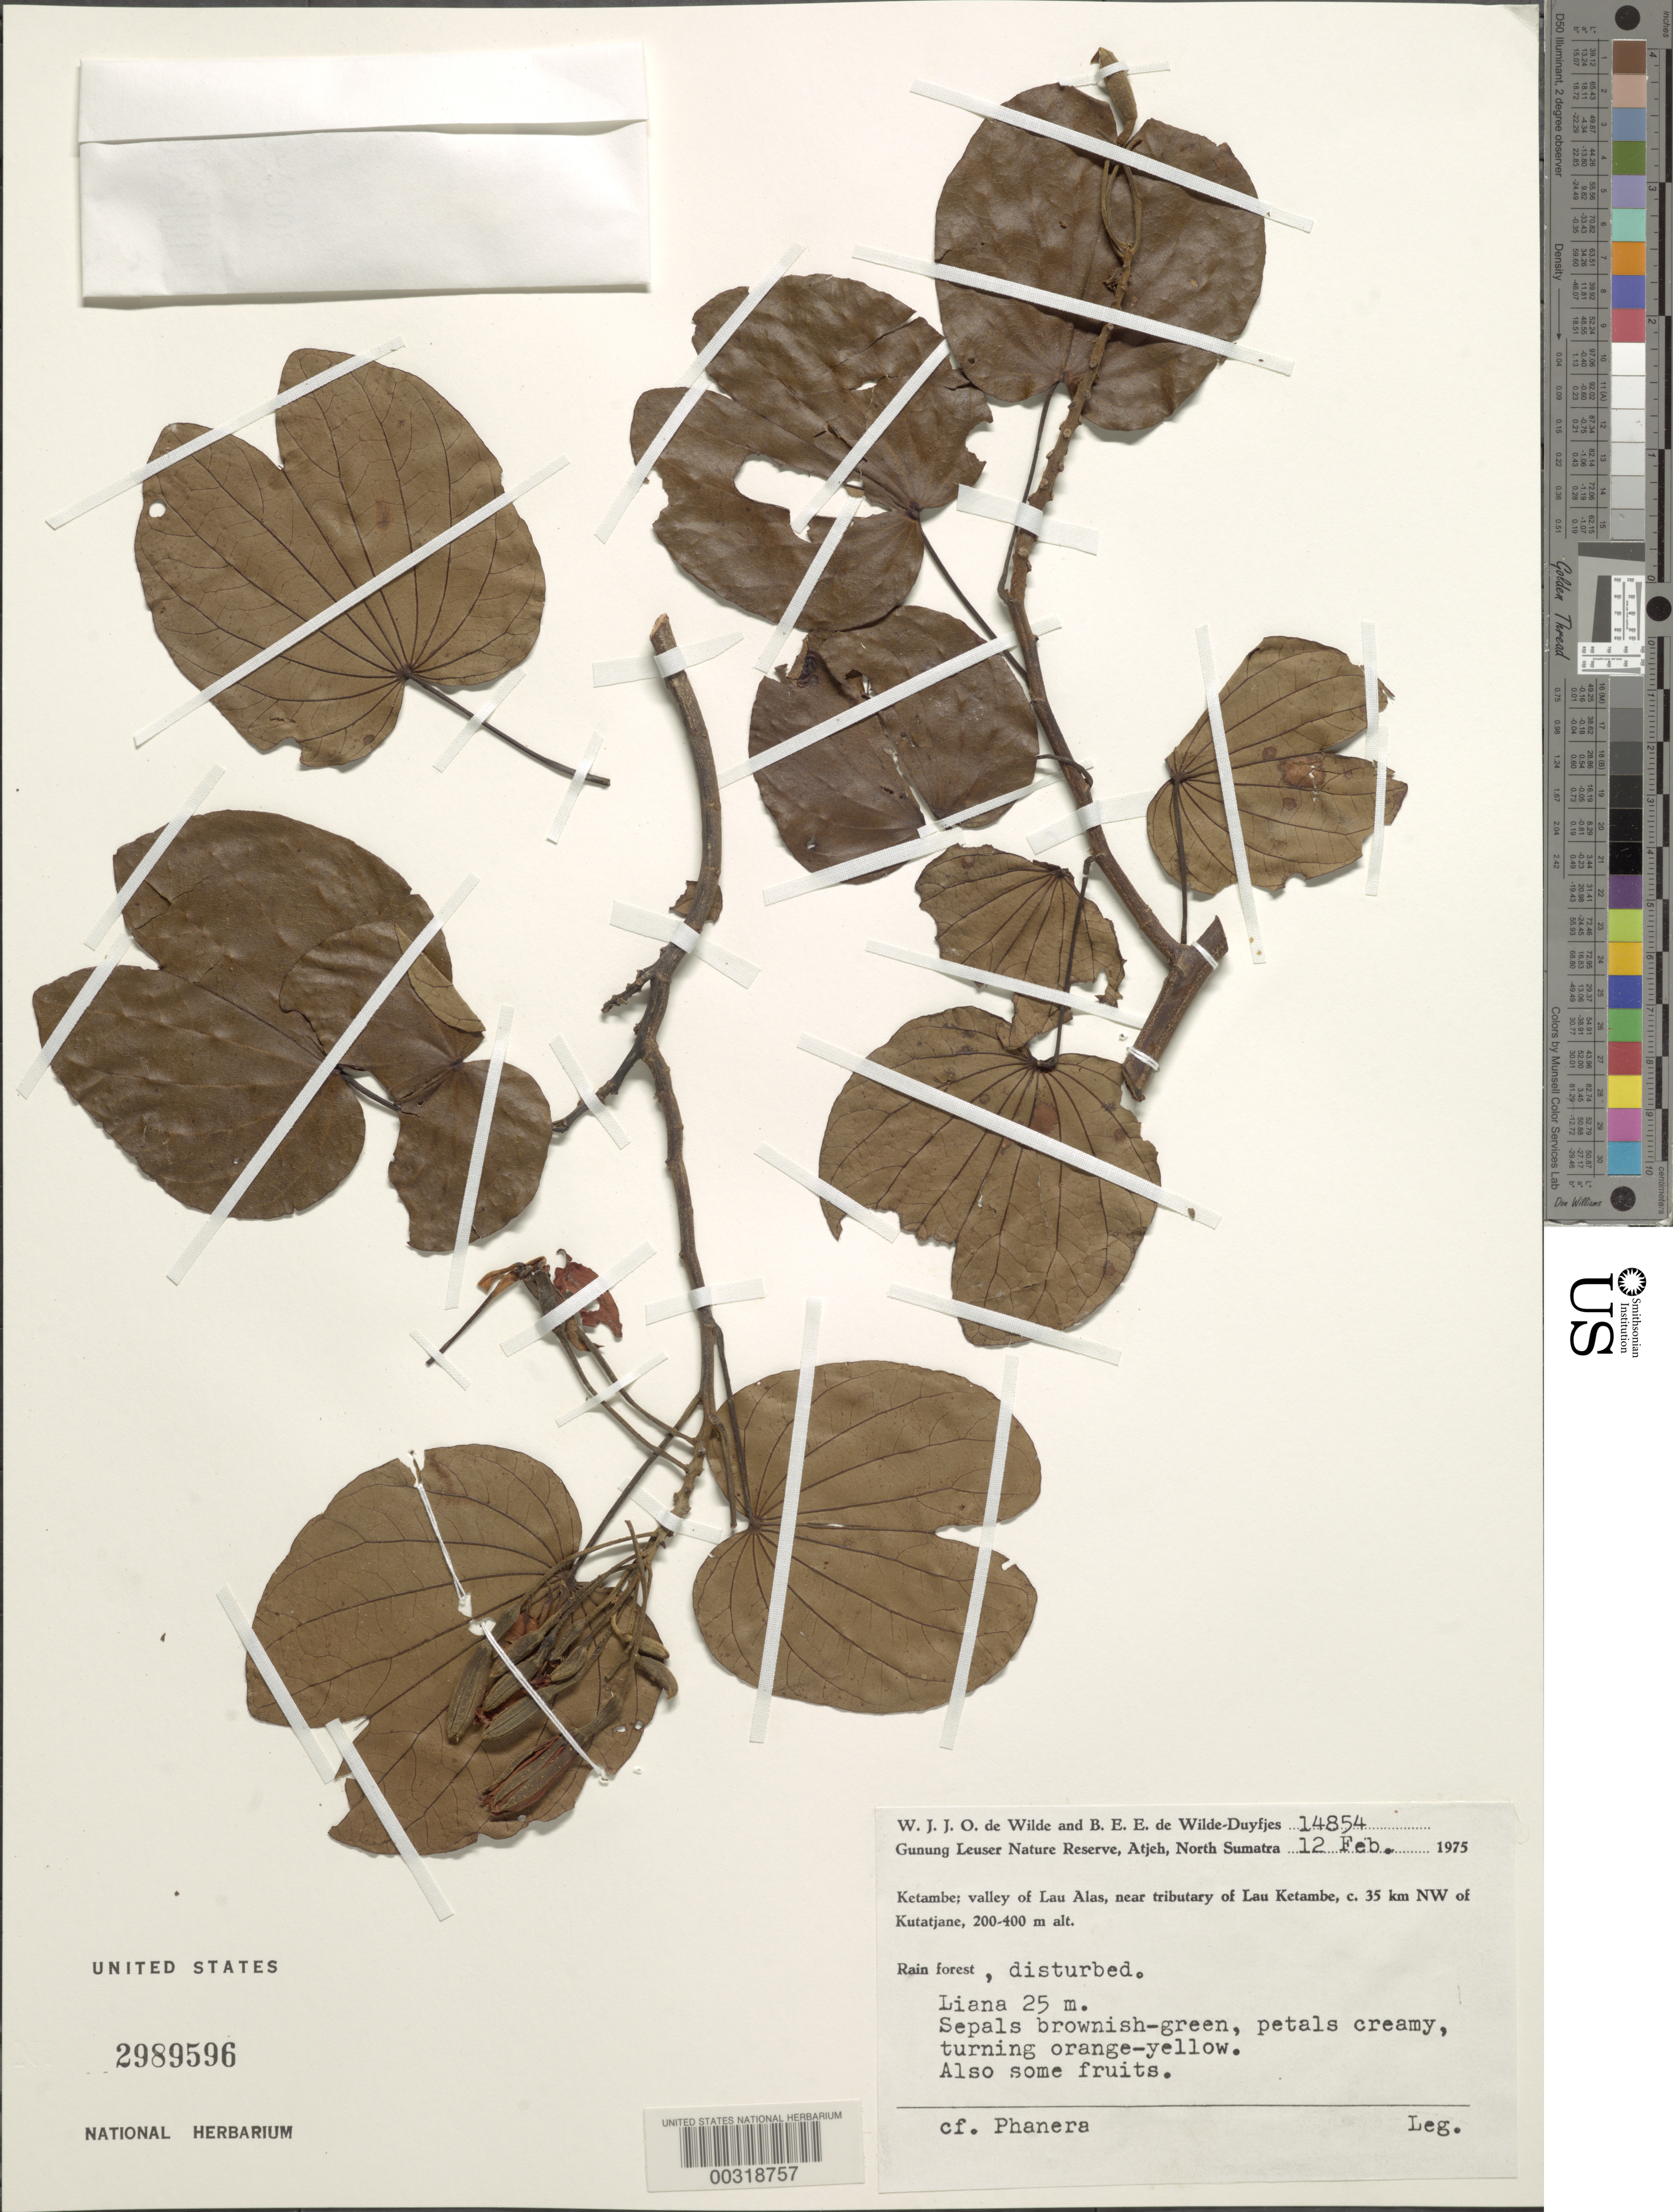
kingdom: Plantae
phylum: Tracheophyta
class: Magnoliopsida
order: Fabales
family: Fabaceae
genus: Phanera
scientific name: Phanera sp.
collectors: W. J. de Wilde & B. E. de Wilde-Duyfjes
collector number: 14854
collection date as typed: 12 Feb 1975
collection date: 1975-02-12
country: Indonesia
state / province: Sumatra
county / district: Aceh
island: Sumatra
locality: Gunung leuser nature reserves, ketambe; valley of lau alas, near tributary of lau ketambe, c 35 km nw of kutatjane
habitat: Rain forest, disturbed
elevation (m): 200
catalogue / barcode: US 2989596